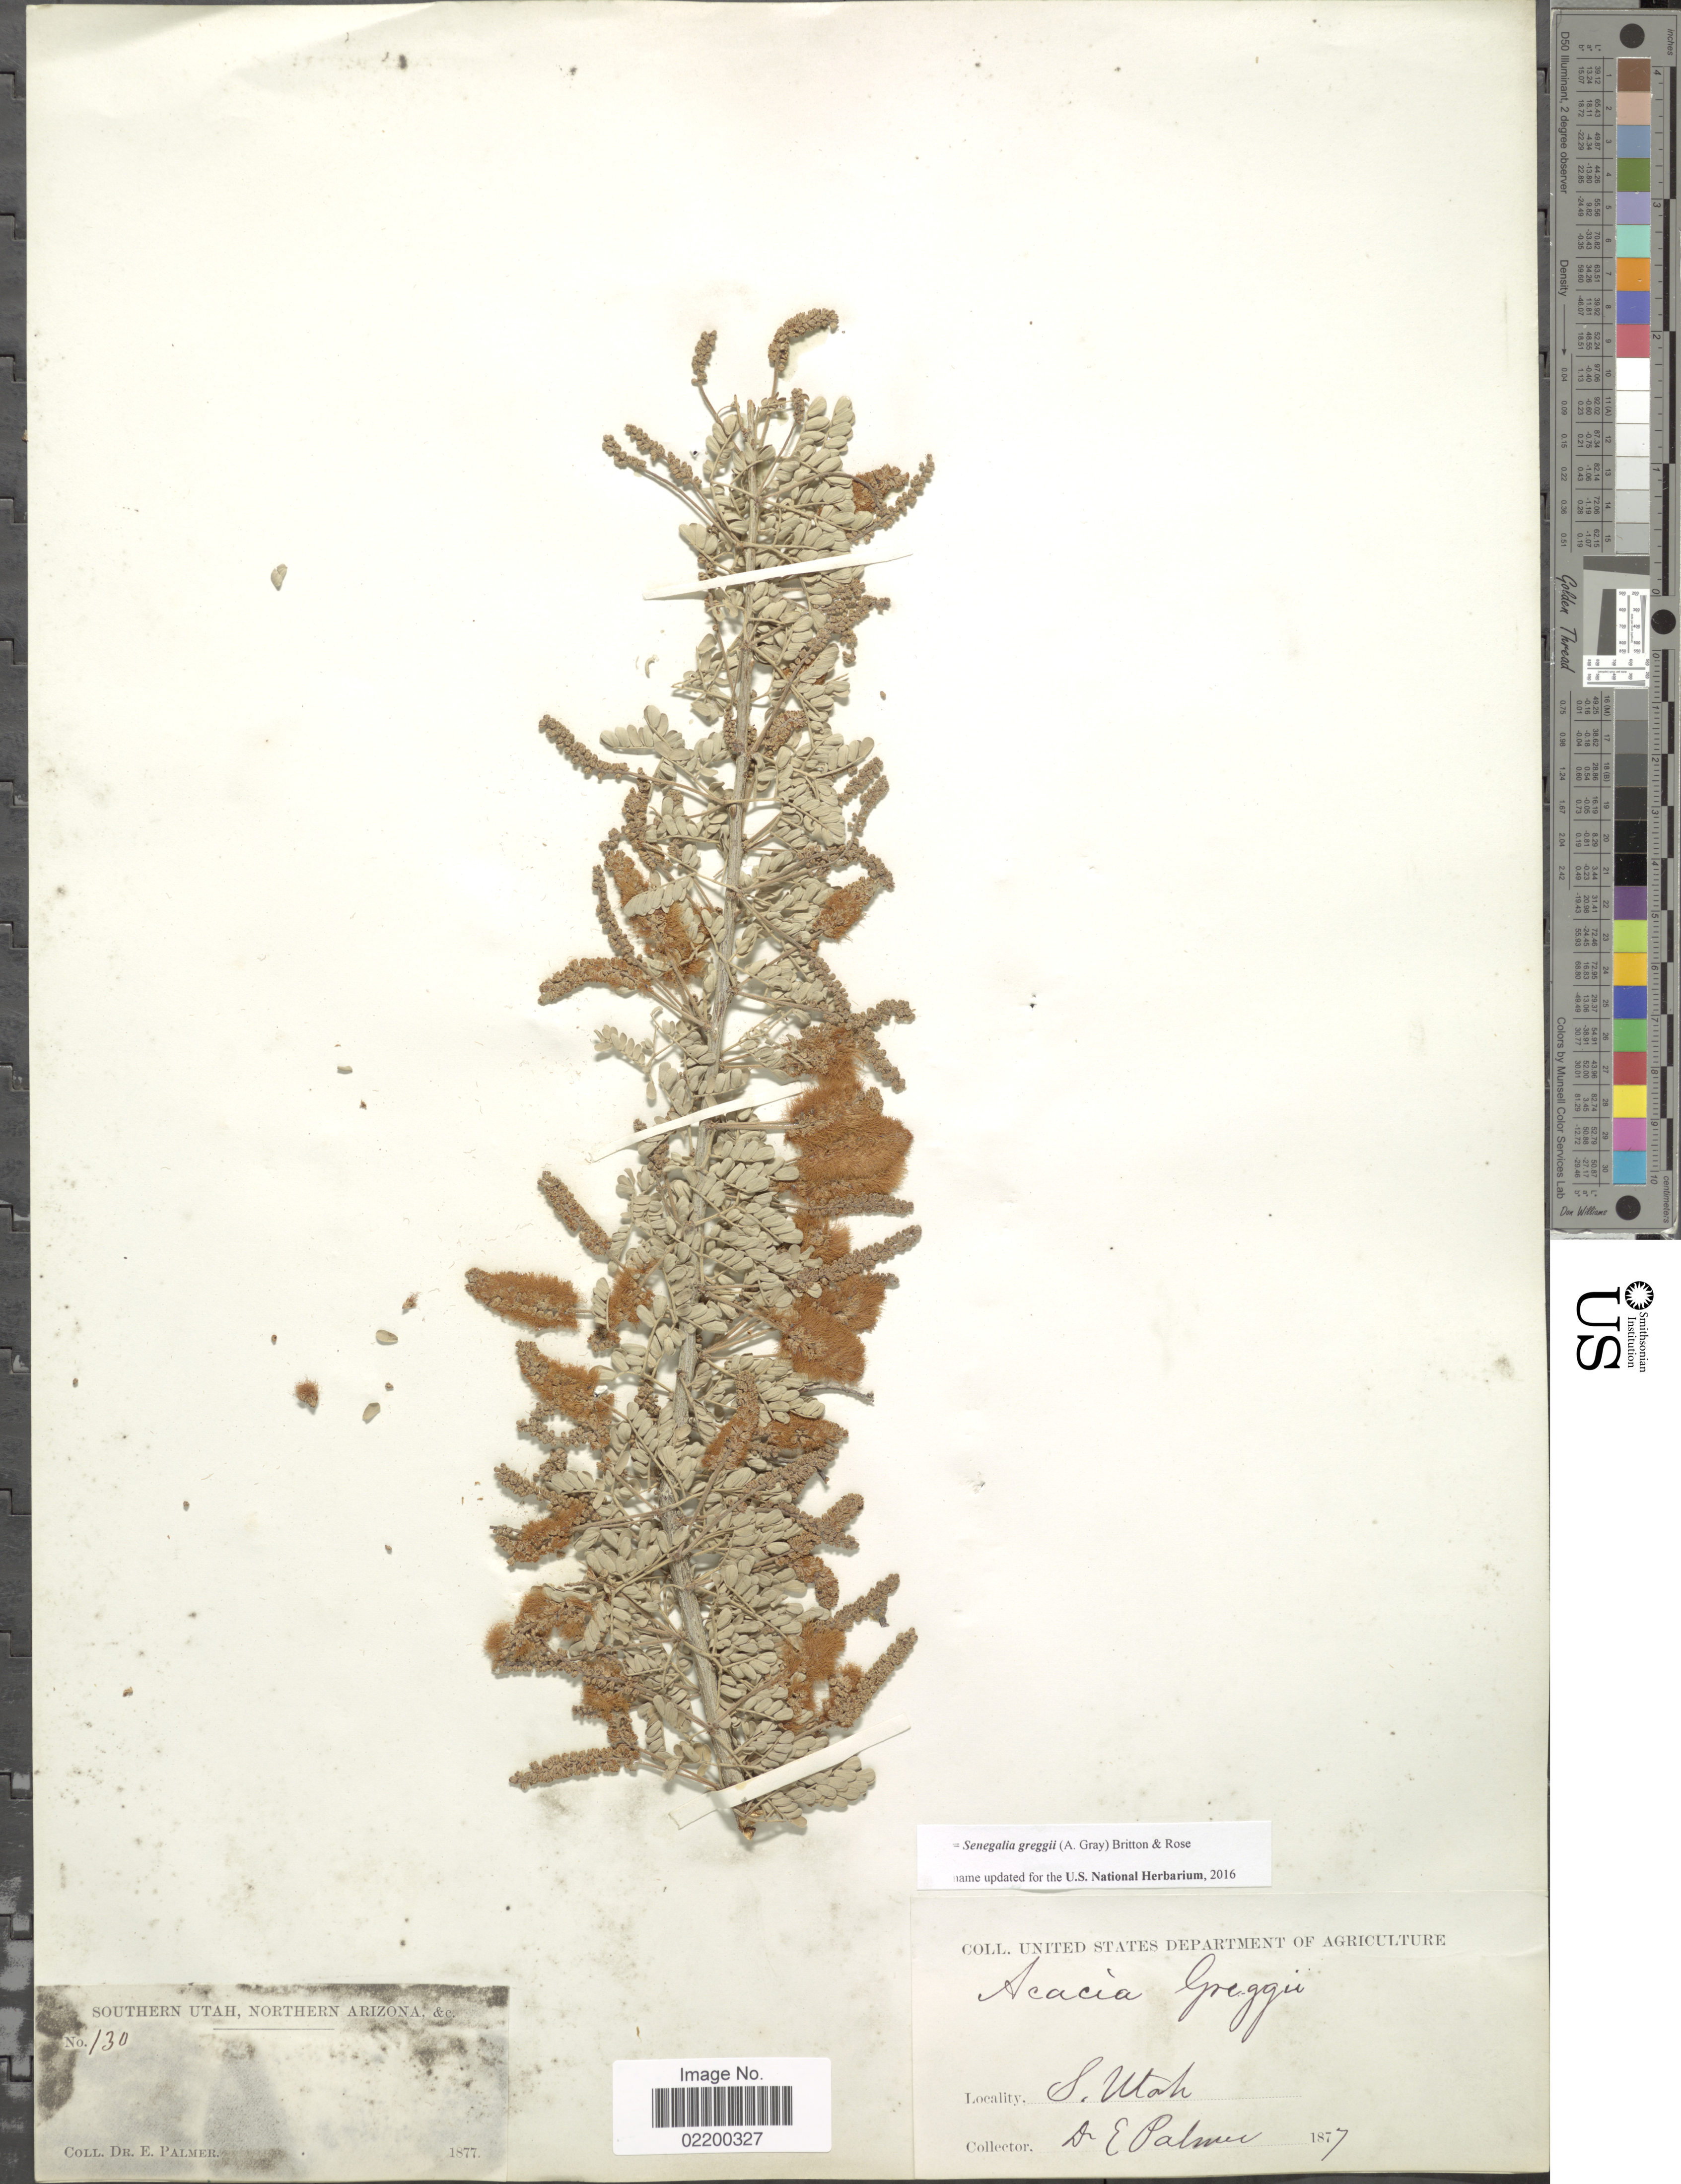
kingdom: Plantae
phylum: Tracheophyta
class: Magnoliopsida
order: Fabales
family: Fabaceae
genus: Senegalia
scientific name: Senegalia greggii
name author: (A. Gray) Britton & Rose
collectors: E. Palmer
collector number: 130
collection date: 1877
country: United States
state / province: Utah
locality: Southern Utah, Northern Arizona, & c